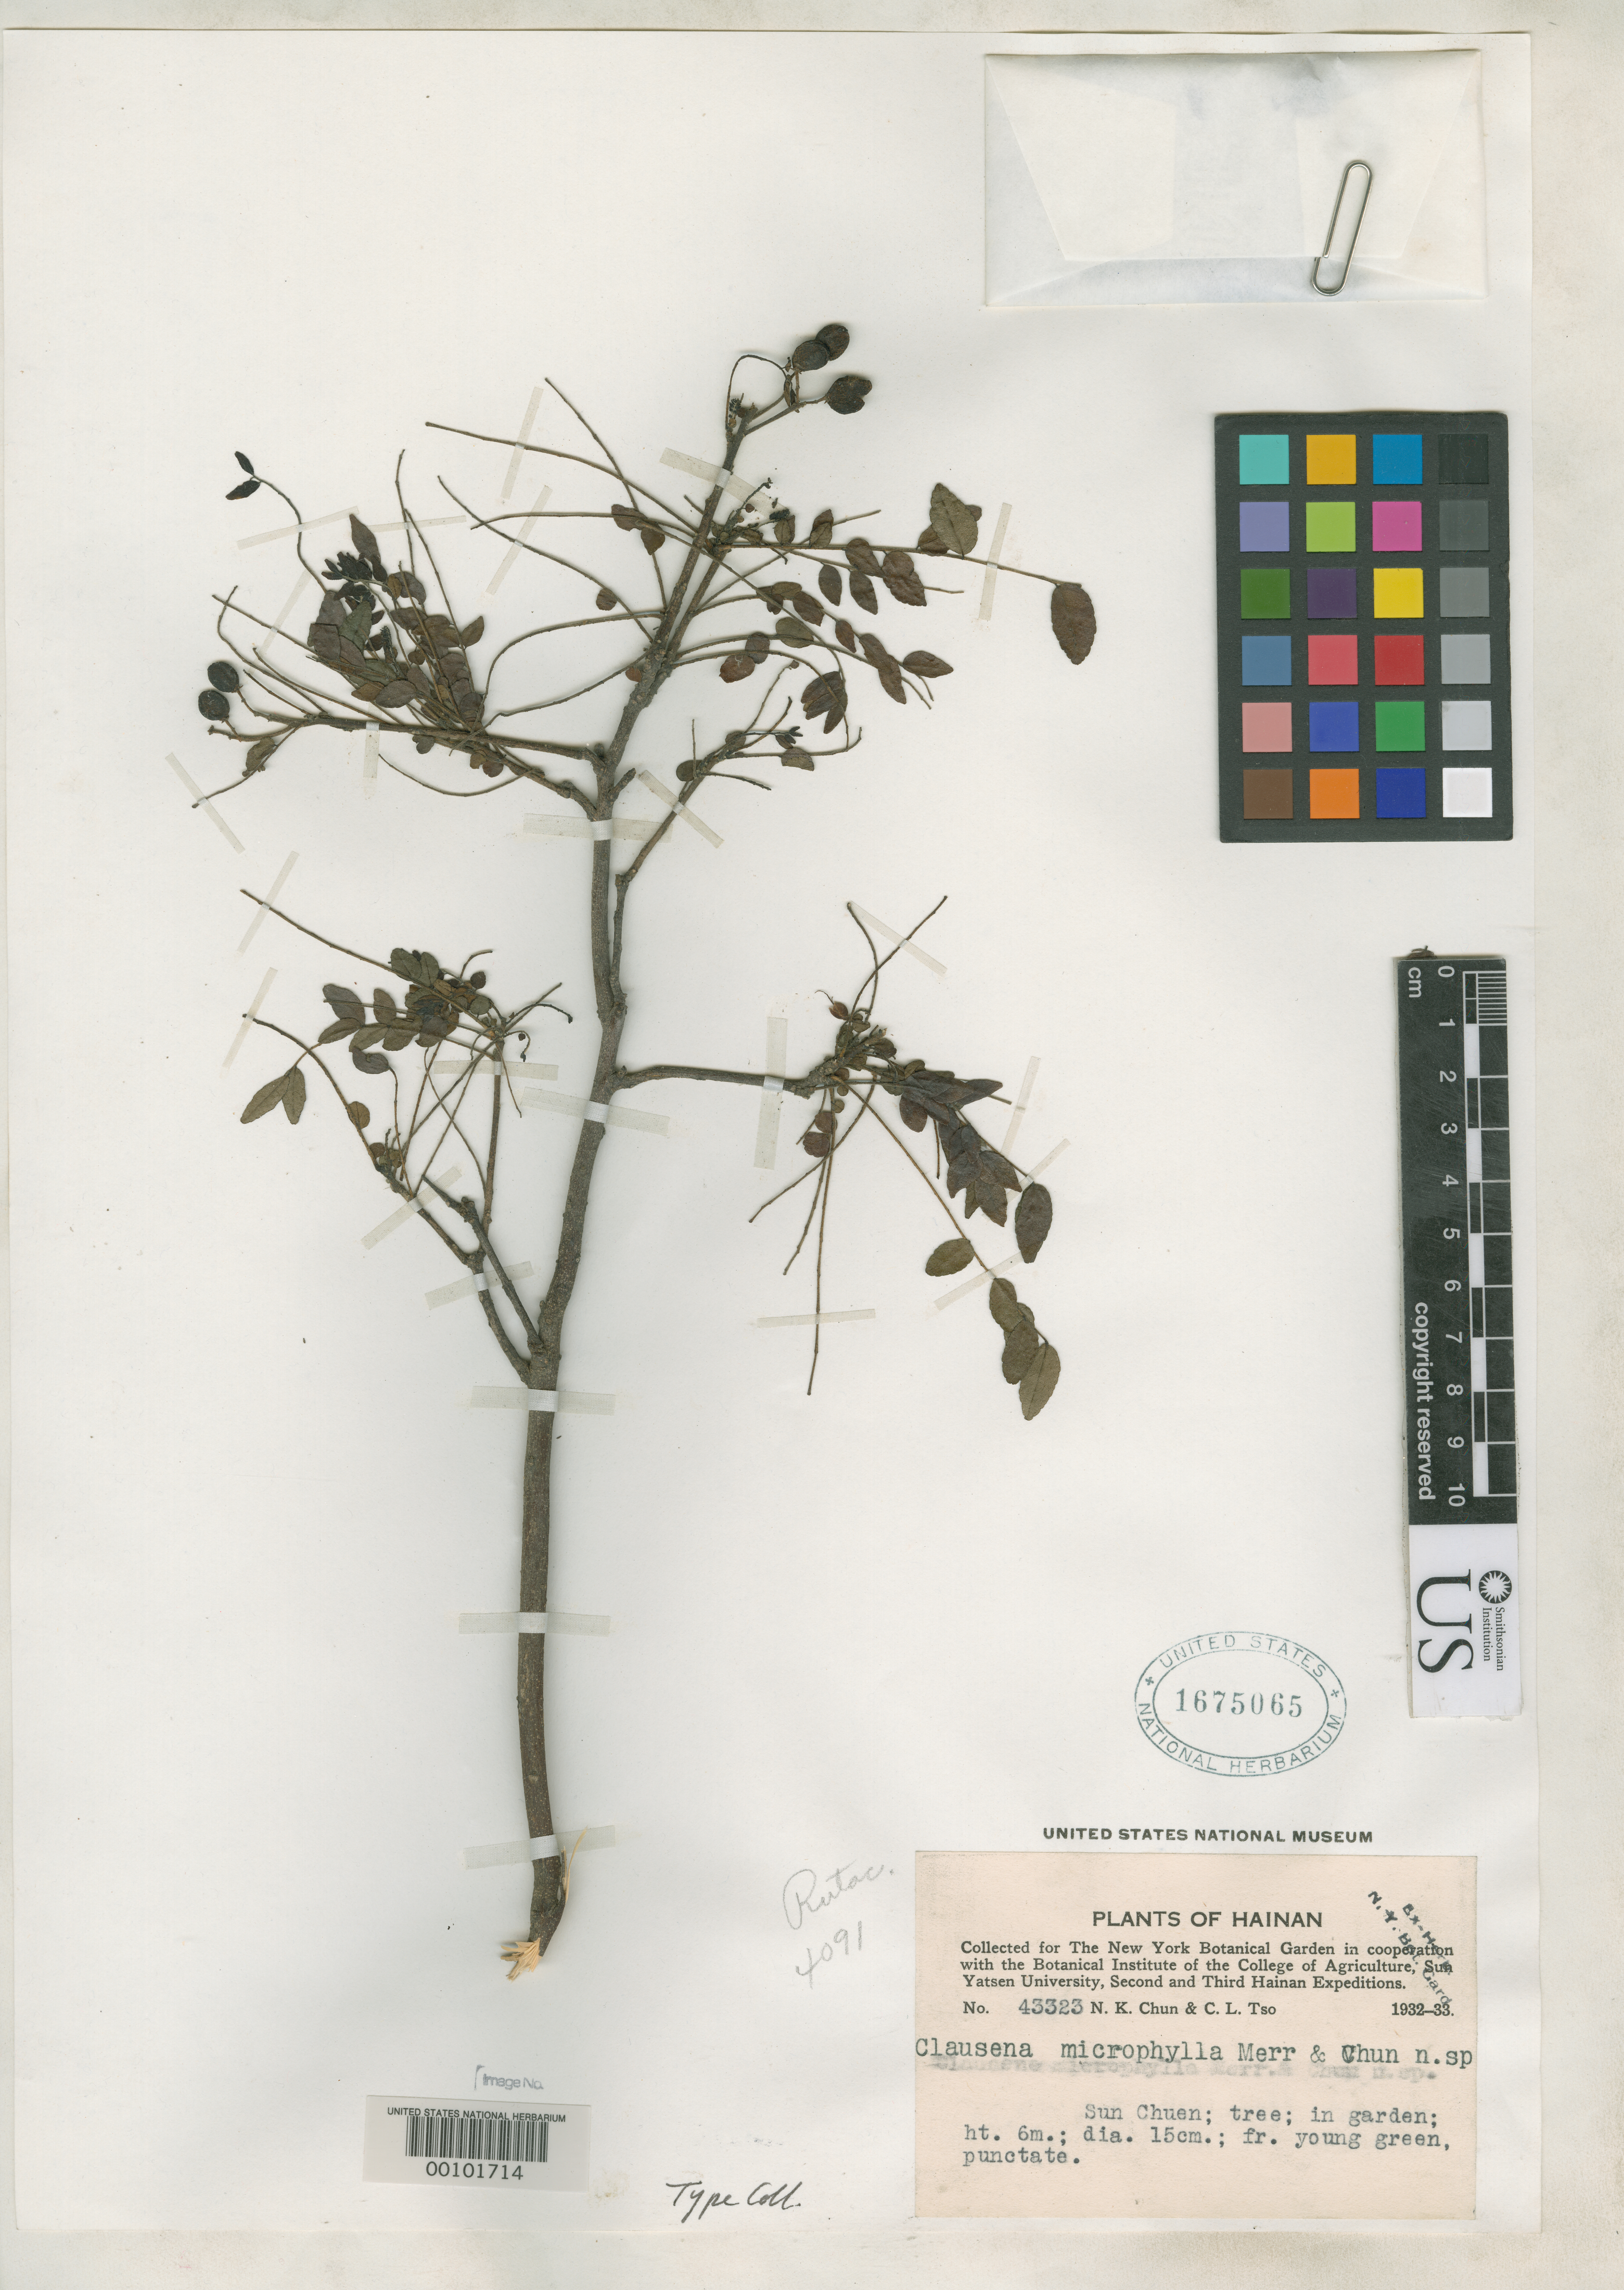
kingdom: Plantae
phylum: Tracheophyta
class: Magnoliopsida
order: Sapindales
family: Rutaceae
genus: Clausena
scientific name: Clausena microphylla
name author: Merr. & Chun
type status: Isotype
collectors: N. K. Chun & C. Tso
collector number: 43323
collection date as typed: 1932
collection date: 1932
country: China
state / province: Hainan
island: Hainan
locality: Sun Chuan.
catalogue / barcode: US 1675065